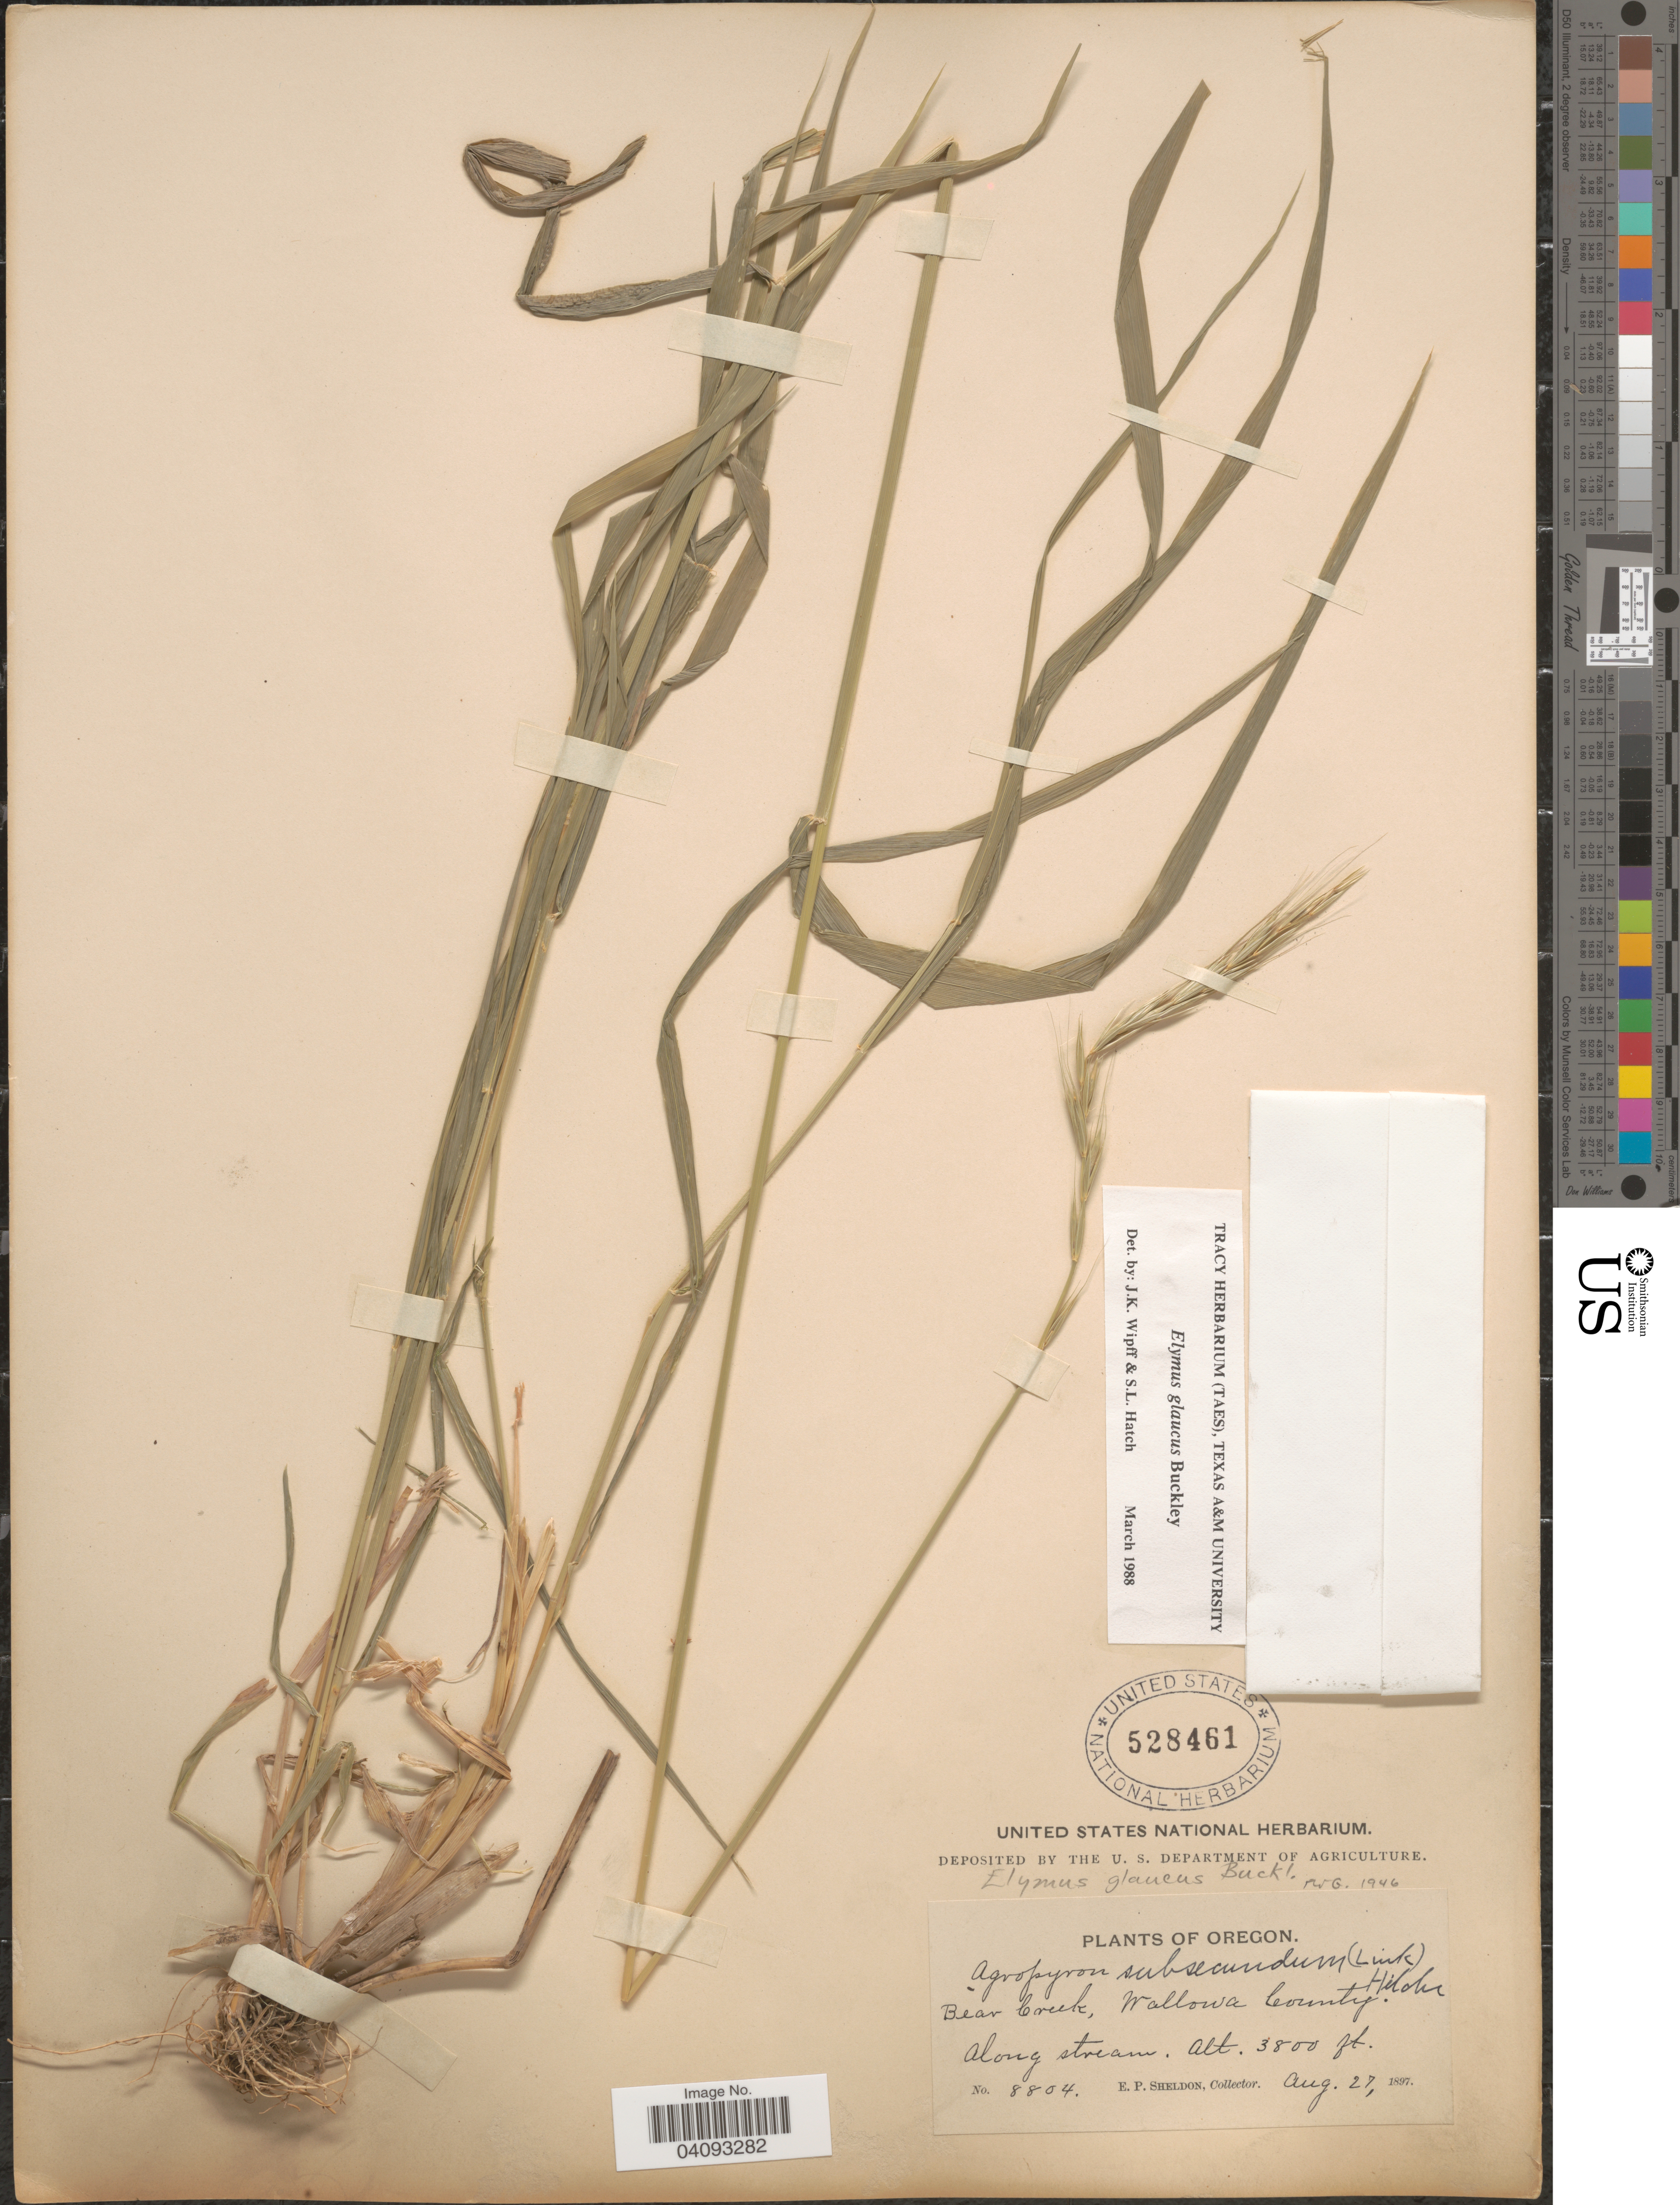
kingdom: Plantae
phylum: Tracheophyta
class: Liliopsida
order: Poales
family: Poaceae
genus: Elymus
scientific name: Elymus glaucus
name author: Buckley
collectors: E. P. Sheldon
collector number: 8804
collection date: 1897-08-27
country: United States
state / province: Oregon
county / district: Wallowa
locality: Bear Creek, Wallowa County. Along stream.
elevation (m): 1158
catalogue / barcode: US 528461